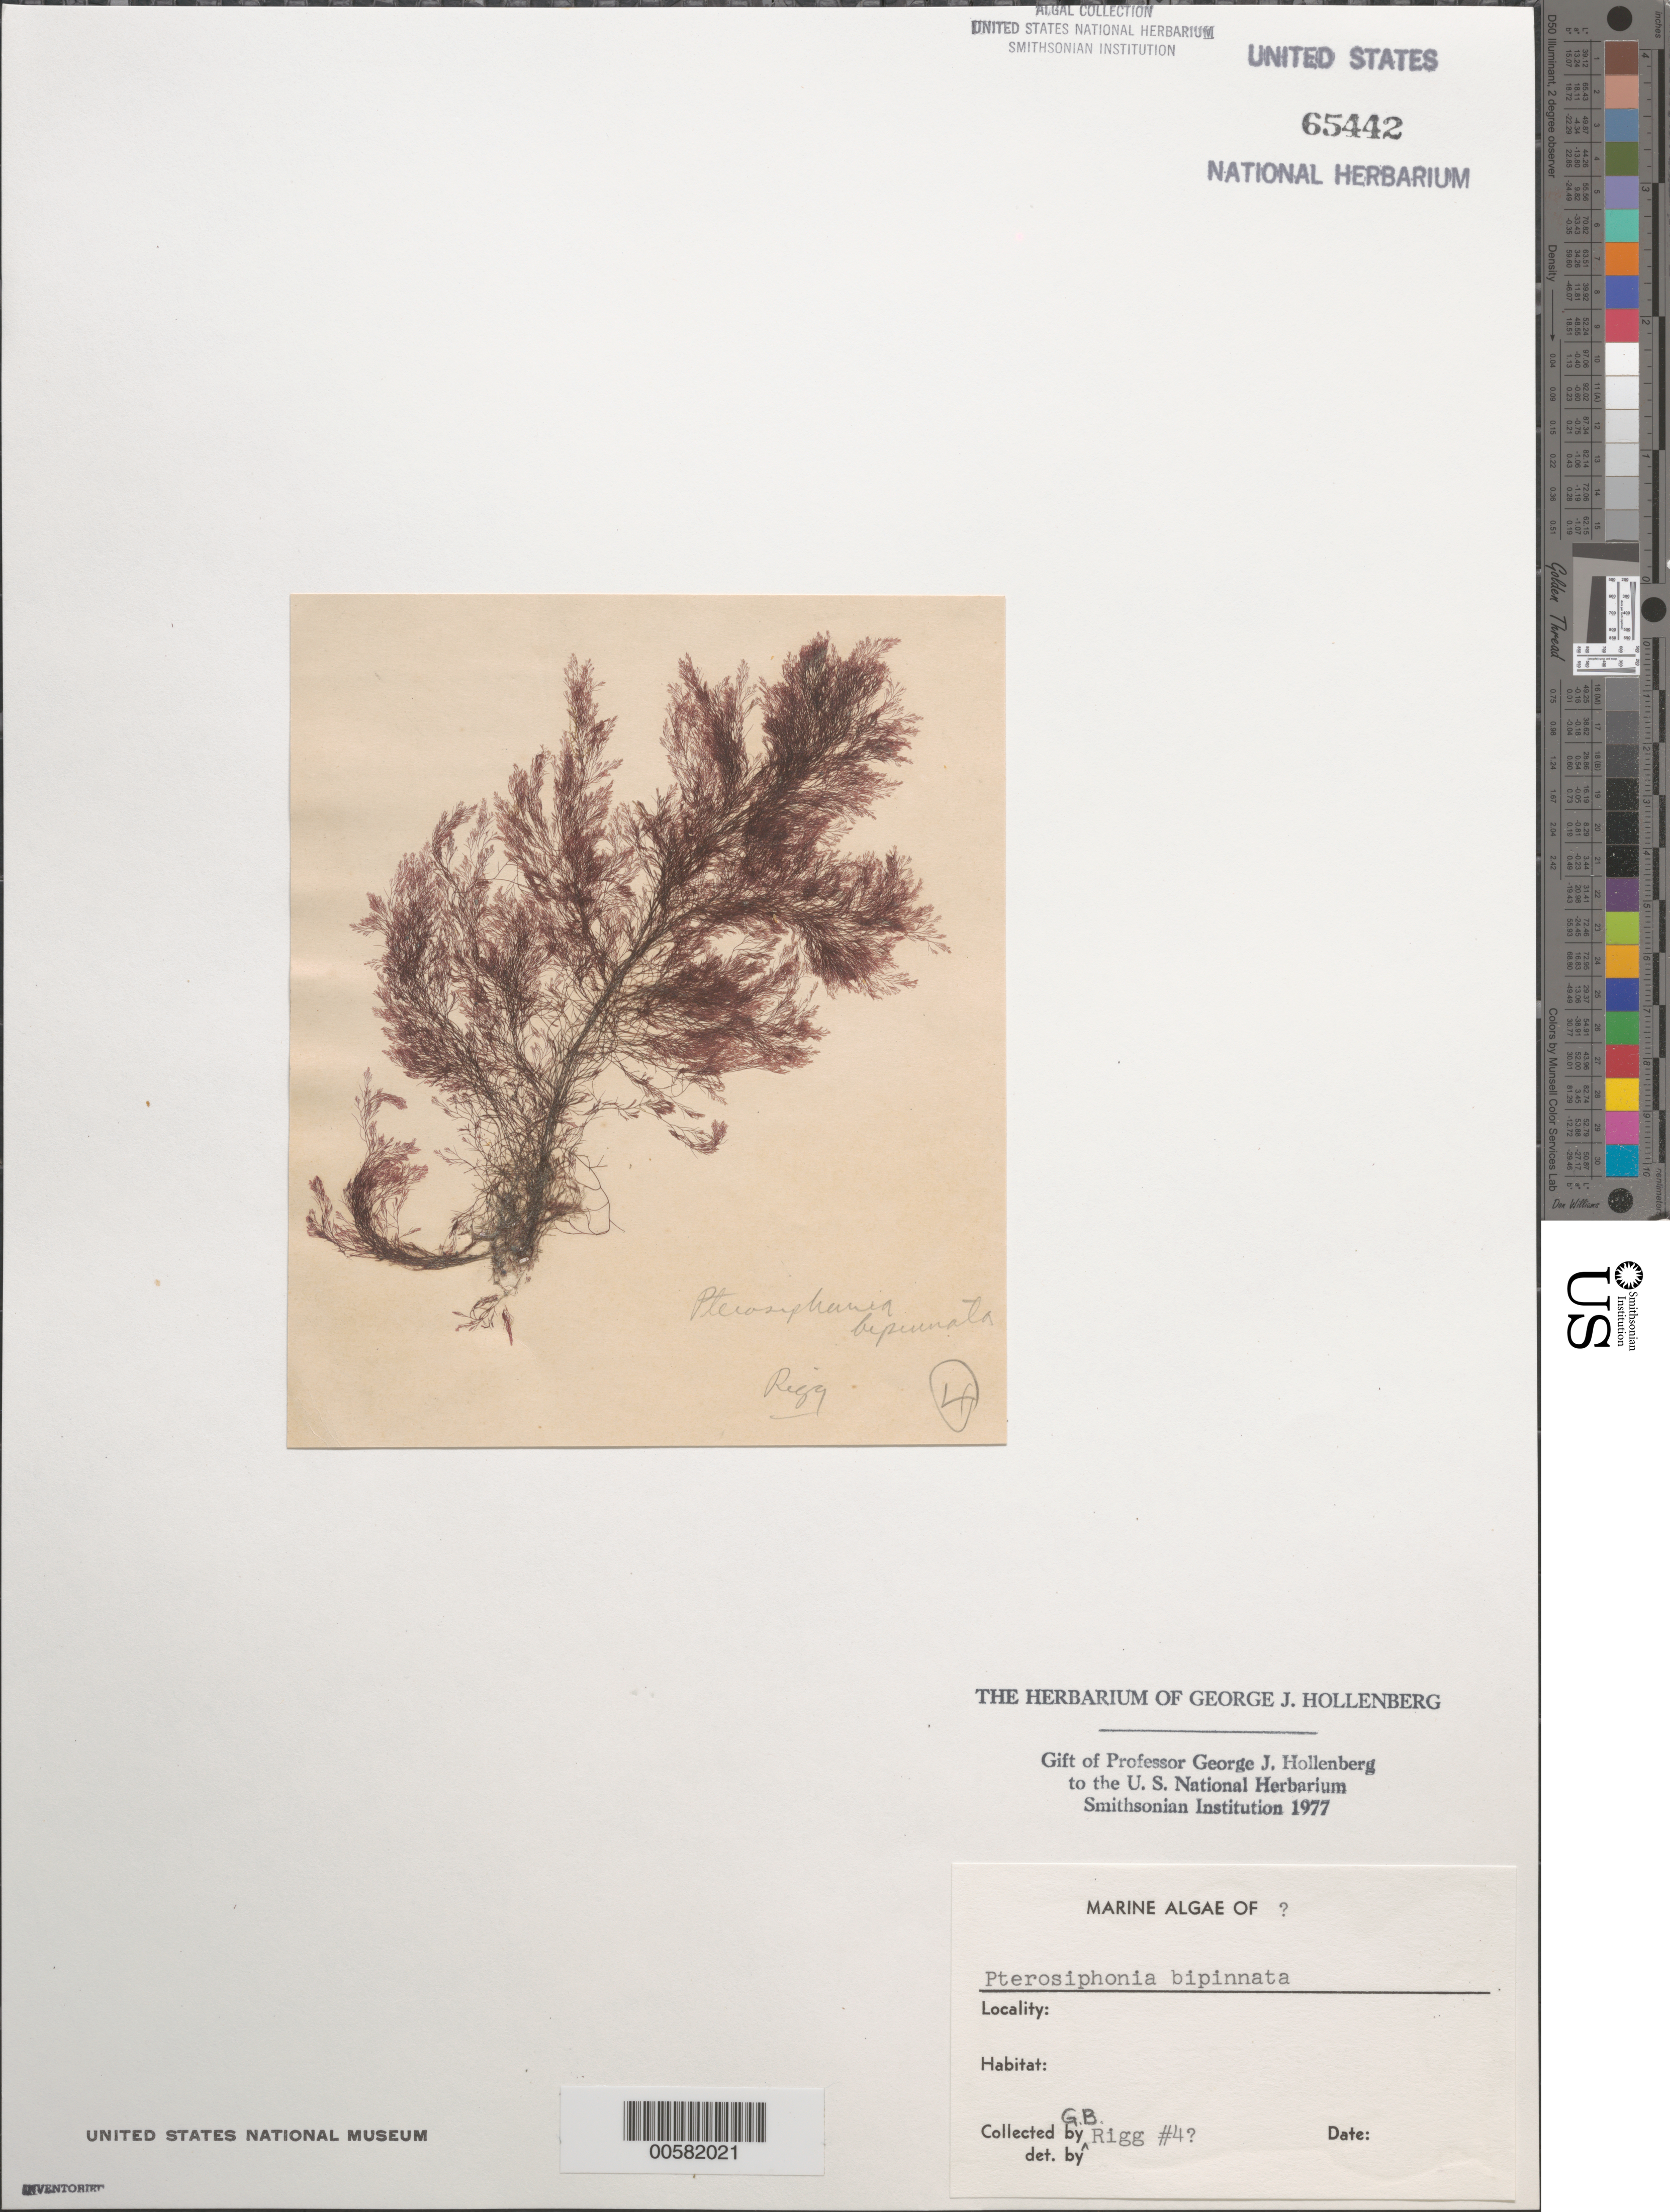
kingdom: Plantae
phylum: Rhodophyta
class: Florideophyceae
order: Ceramiales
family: Rhodomelaceae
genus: Savoiea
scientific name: Savoiea bipinnata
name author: (Postels & Rupr.) M.J. Wynne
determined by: Algae name updating Project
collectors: G. Rigg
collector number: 4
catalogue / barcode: US 65442